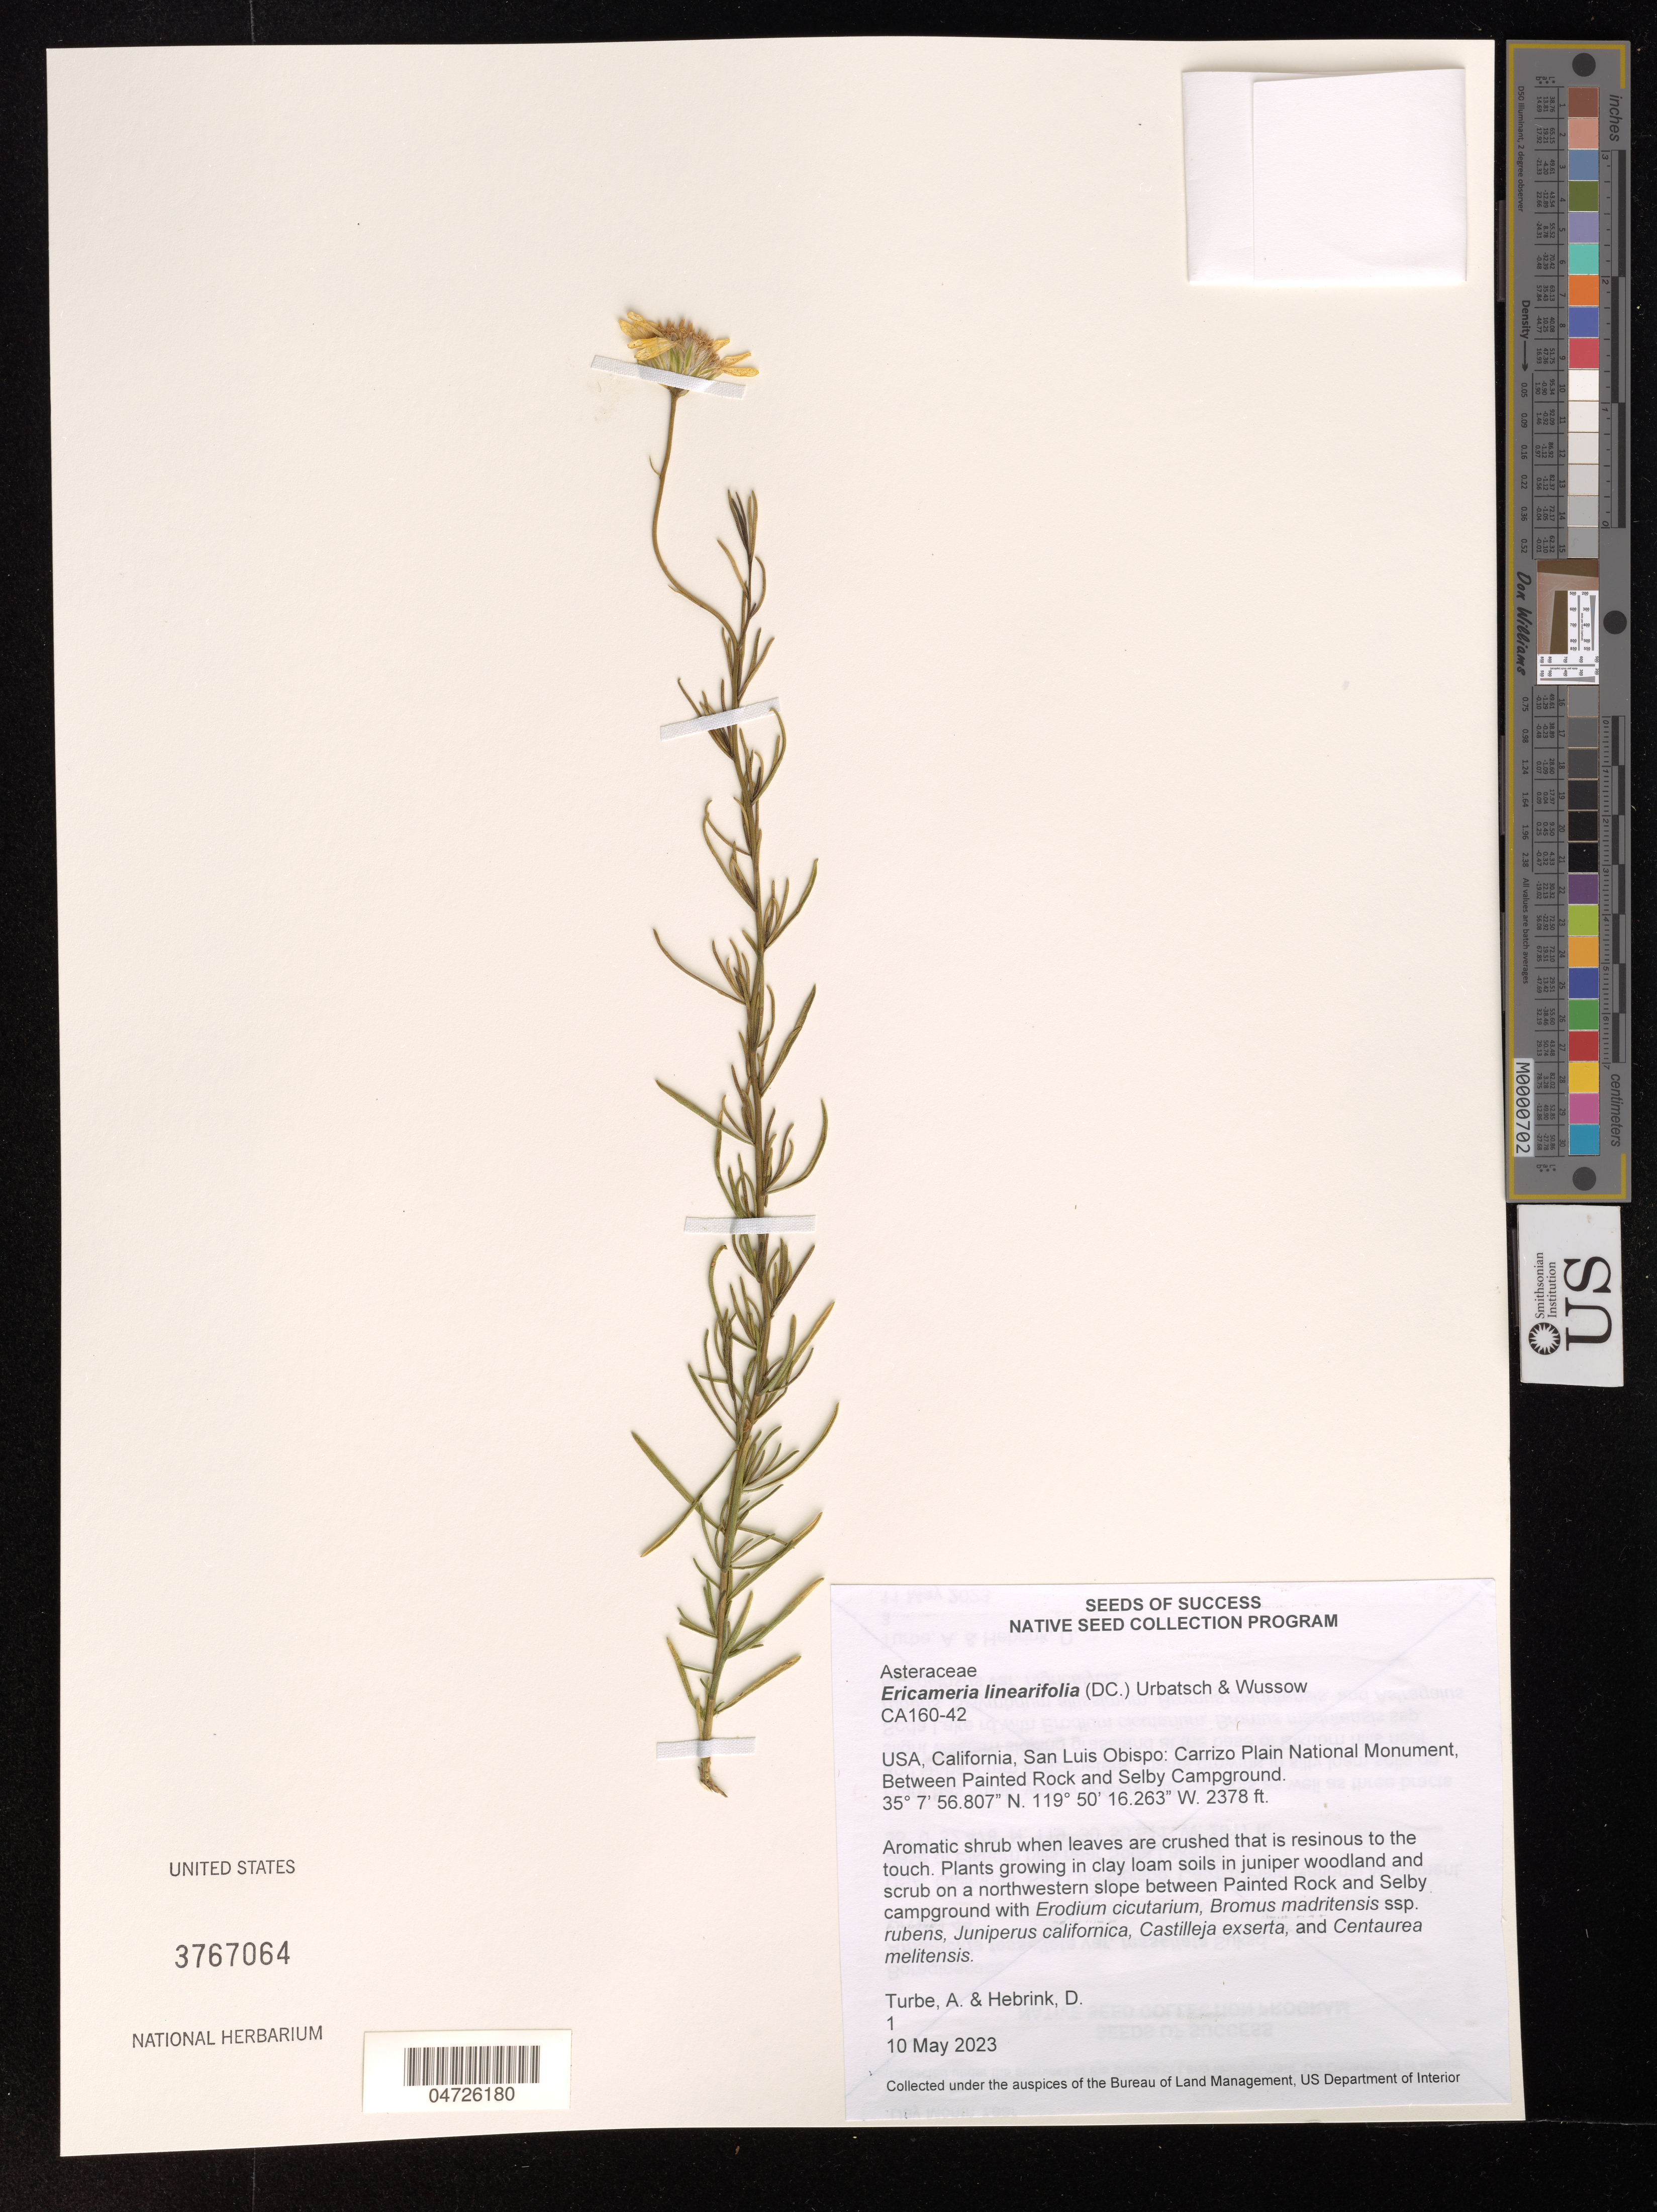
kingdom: Plantae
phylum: Tracheophyta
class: Magnoliopsida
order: Asterales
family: Asteraceae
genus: Ericameria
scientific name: Ericameria linearifolia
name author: (DC.) Urbatsch & Wussow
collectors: A. Turbe & D. Hebrink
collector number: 1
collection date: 2023-05-10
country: United States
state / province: California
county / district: San Louis Obispo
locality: San Luis Obispo: Carrizo Plain National Monument, Between Painted Rock and Selby Campground.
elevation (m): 725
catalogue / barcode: US 3767064